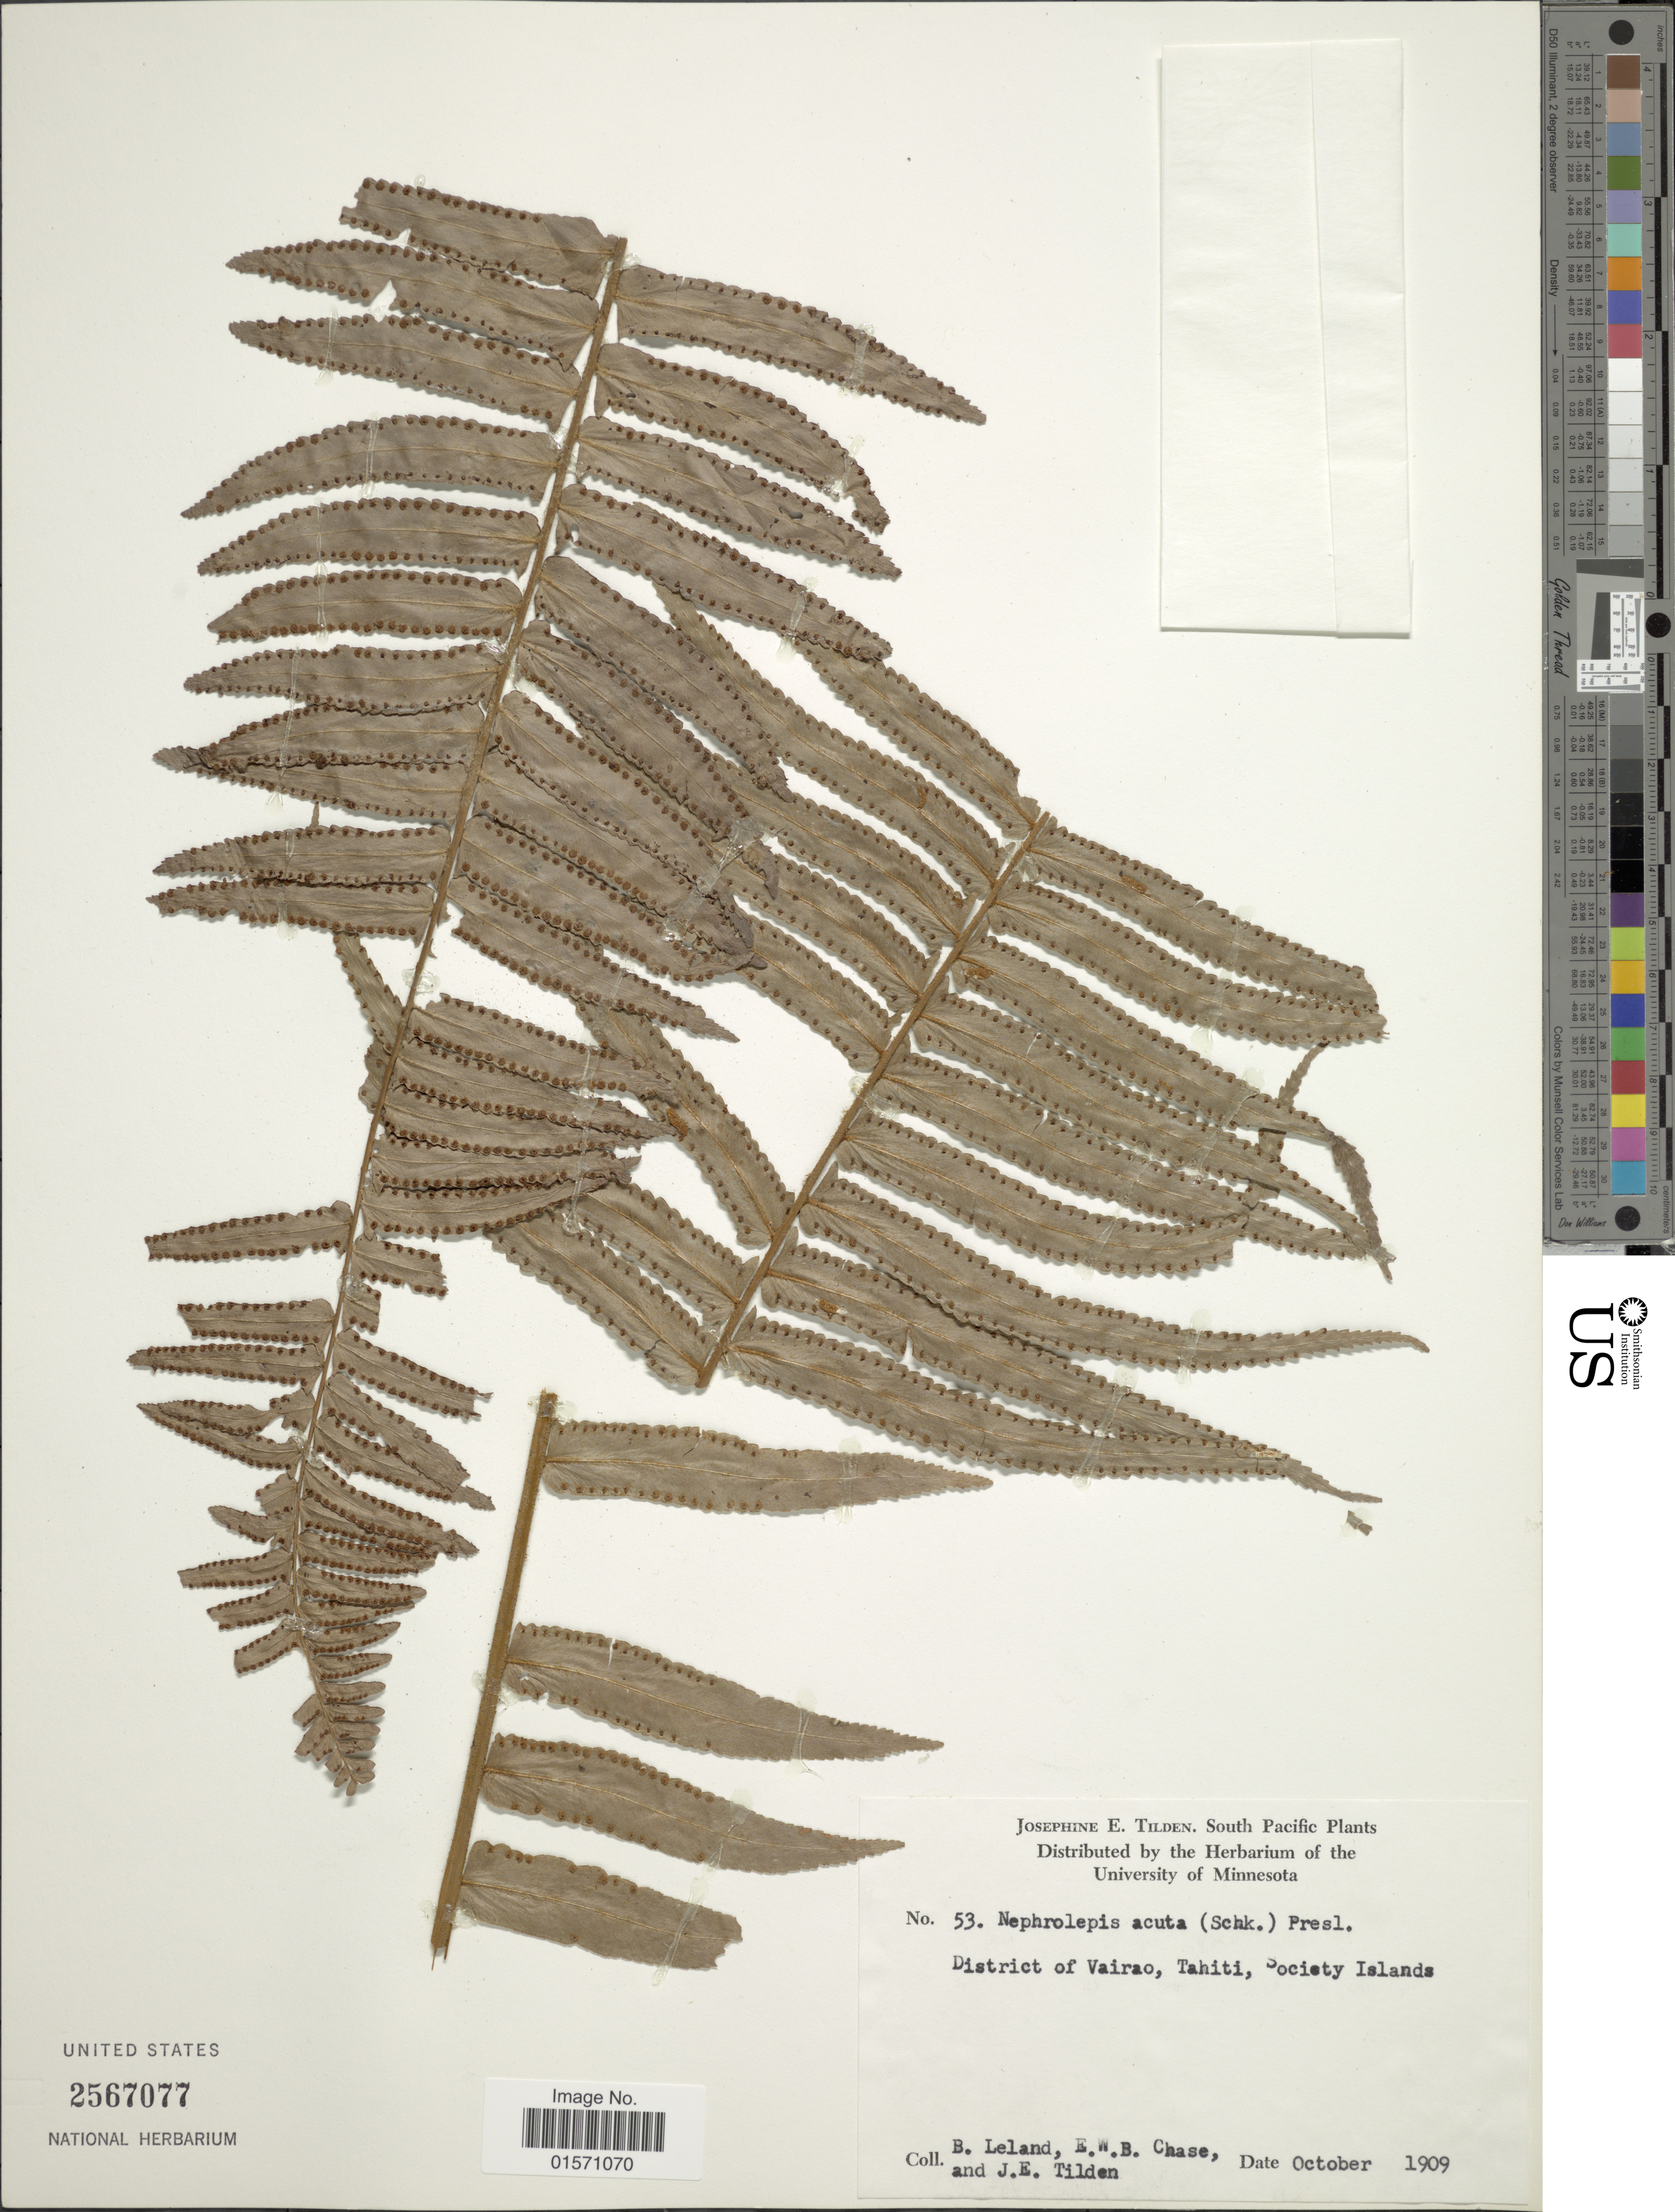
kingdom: Plantae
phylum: Tracheophyta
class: Polypodiopsida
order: Polypodiales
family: Nephrolepidaceae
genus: Nephrolepis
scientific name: Nephrolepis saligna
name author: Cav.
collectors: B. Leland, E. W. Chase & J. E. Tilden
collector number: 53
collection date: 1909-10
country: French Polynesia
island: Tahiti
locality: South Pacific. District of Vairao, Tahiti, Society Islands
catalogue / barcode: US 2567077